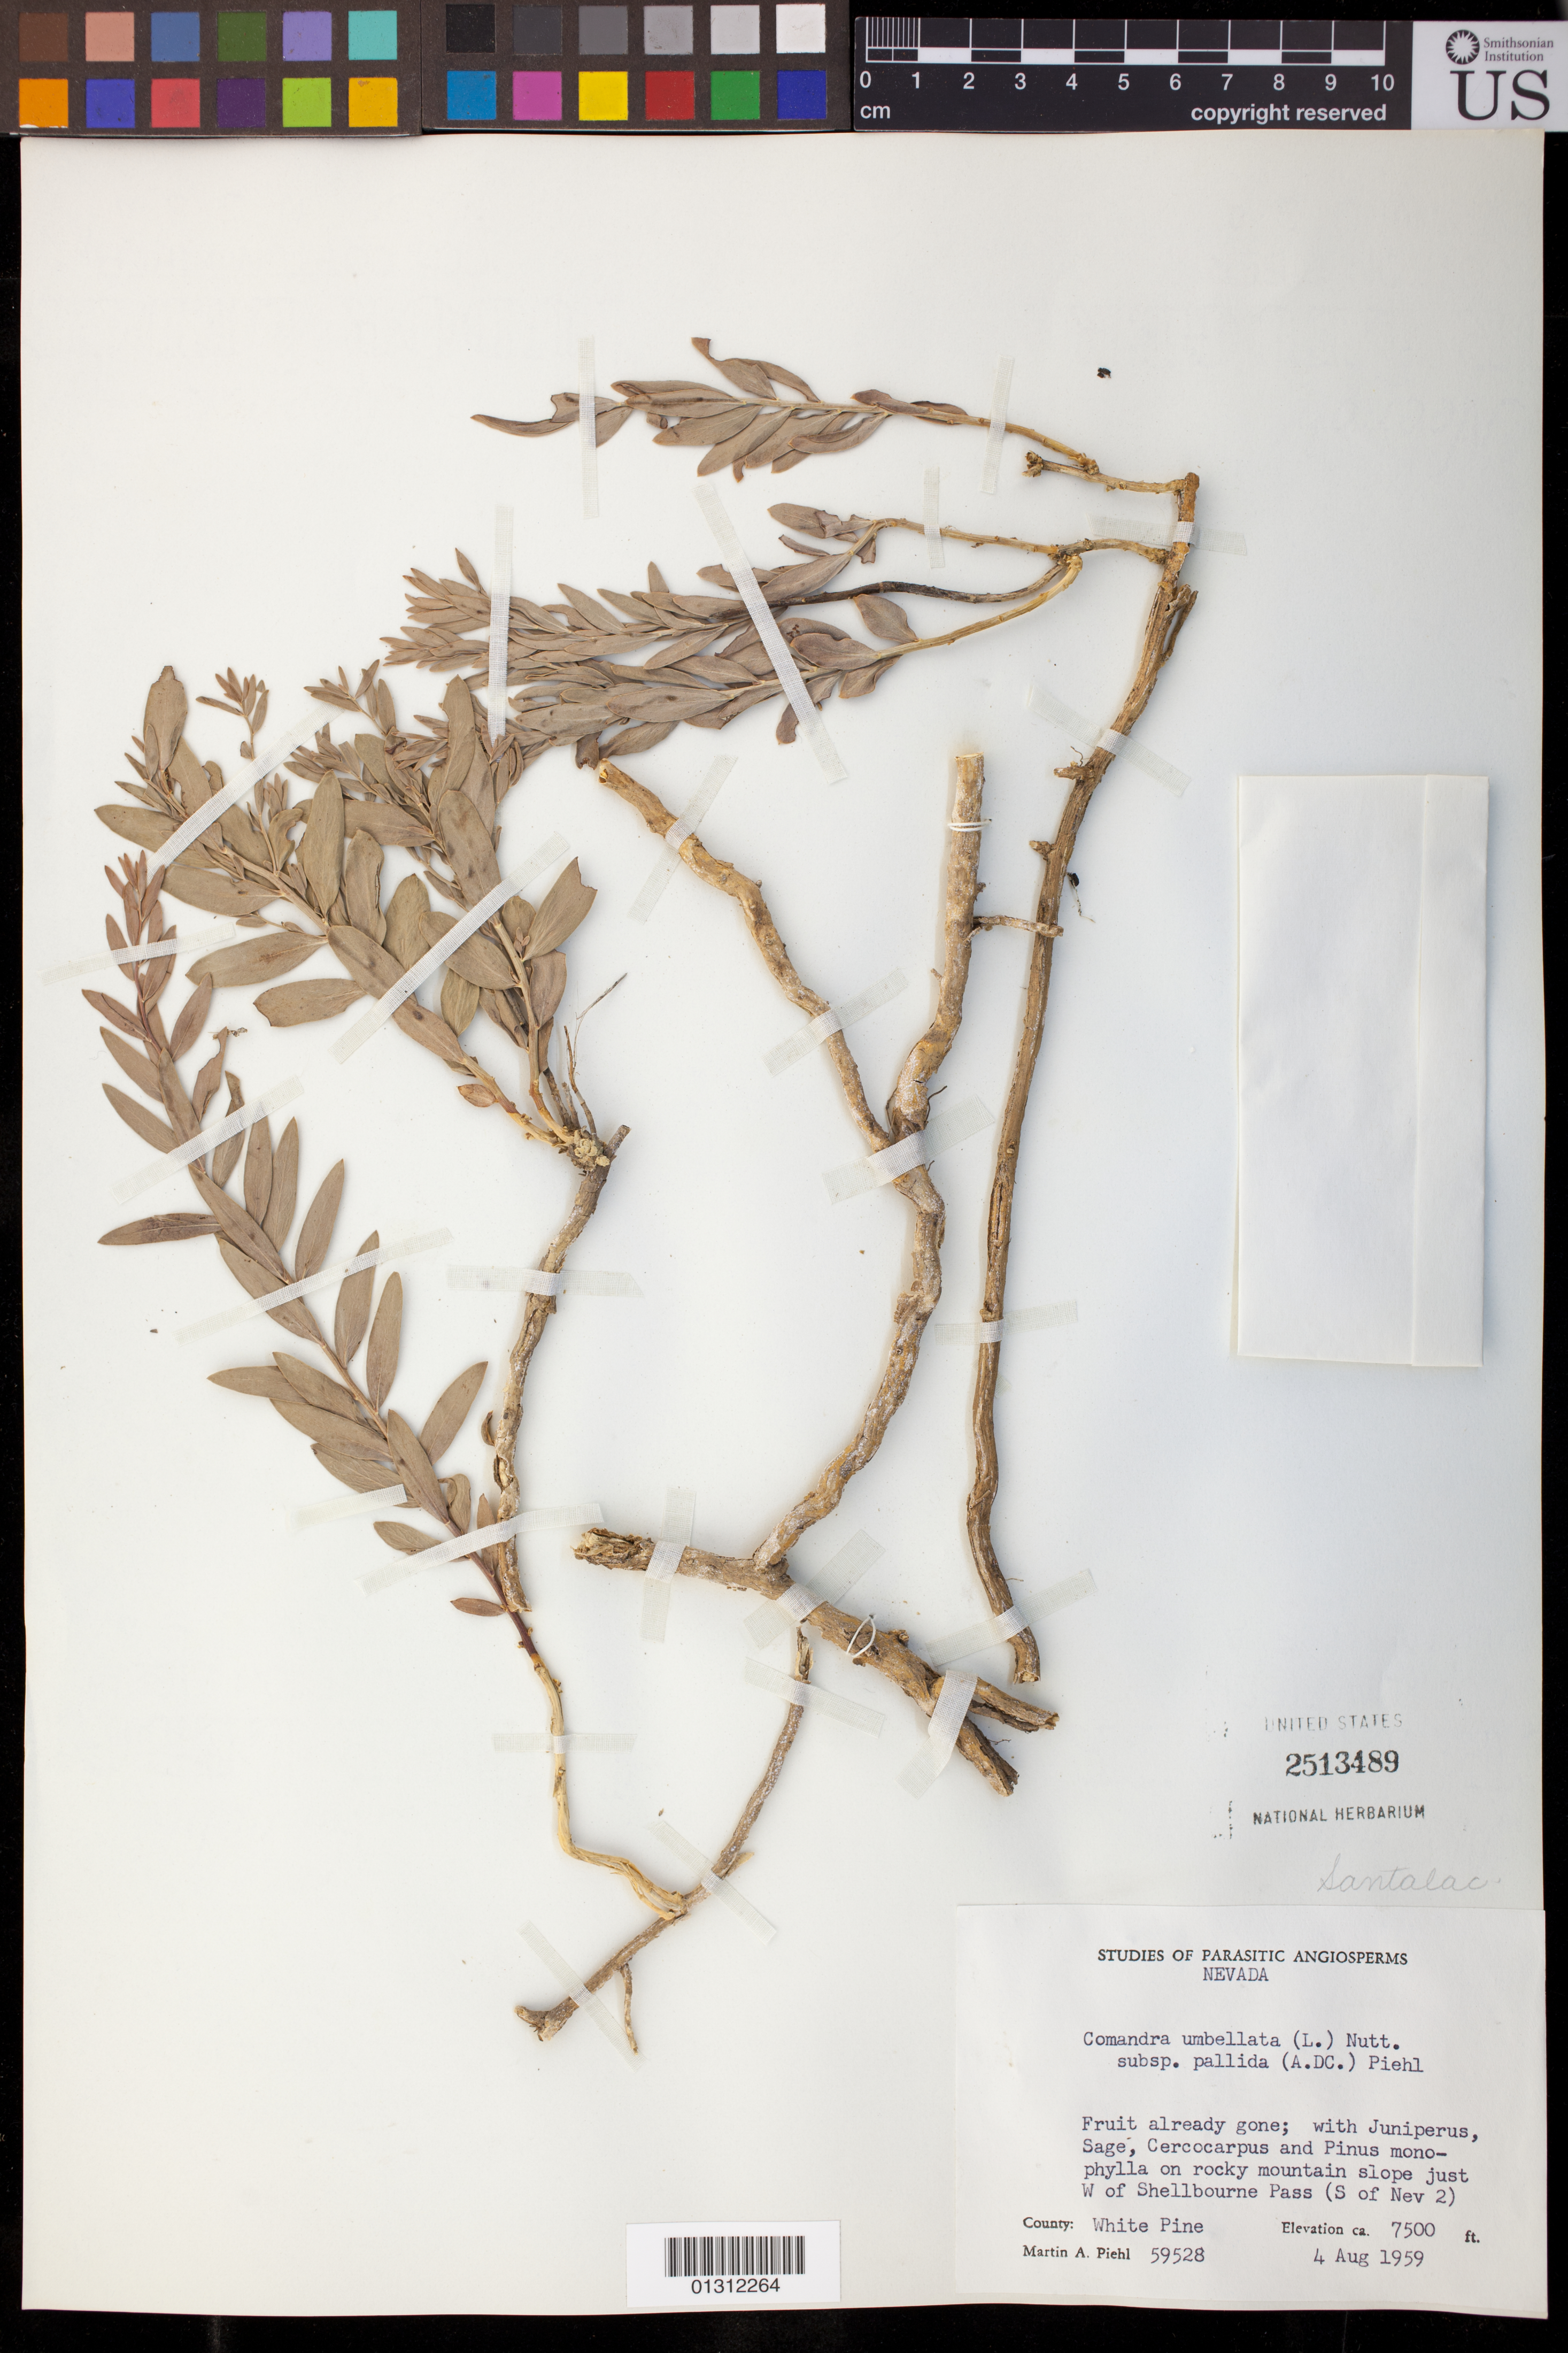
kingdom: Plantae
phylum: Tracheophyta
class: Magnoliopsida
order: Santalales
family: Comandraceae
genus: Comandra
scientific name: Comandra umbellata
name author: (L.) Nutt.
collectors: M. Piehl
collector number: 59528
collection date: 1959-08-04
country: United States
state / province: Nevada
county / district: White Pine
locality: W of Shellbourne Pass (S of Nev 2)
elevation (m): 2286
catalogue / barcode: US 2513489